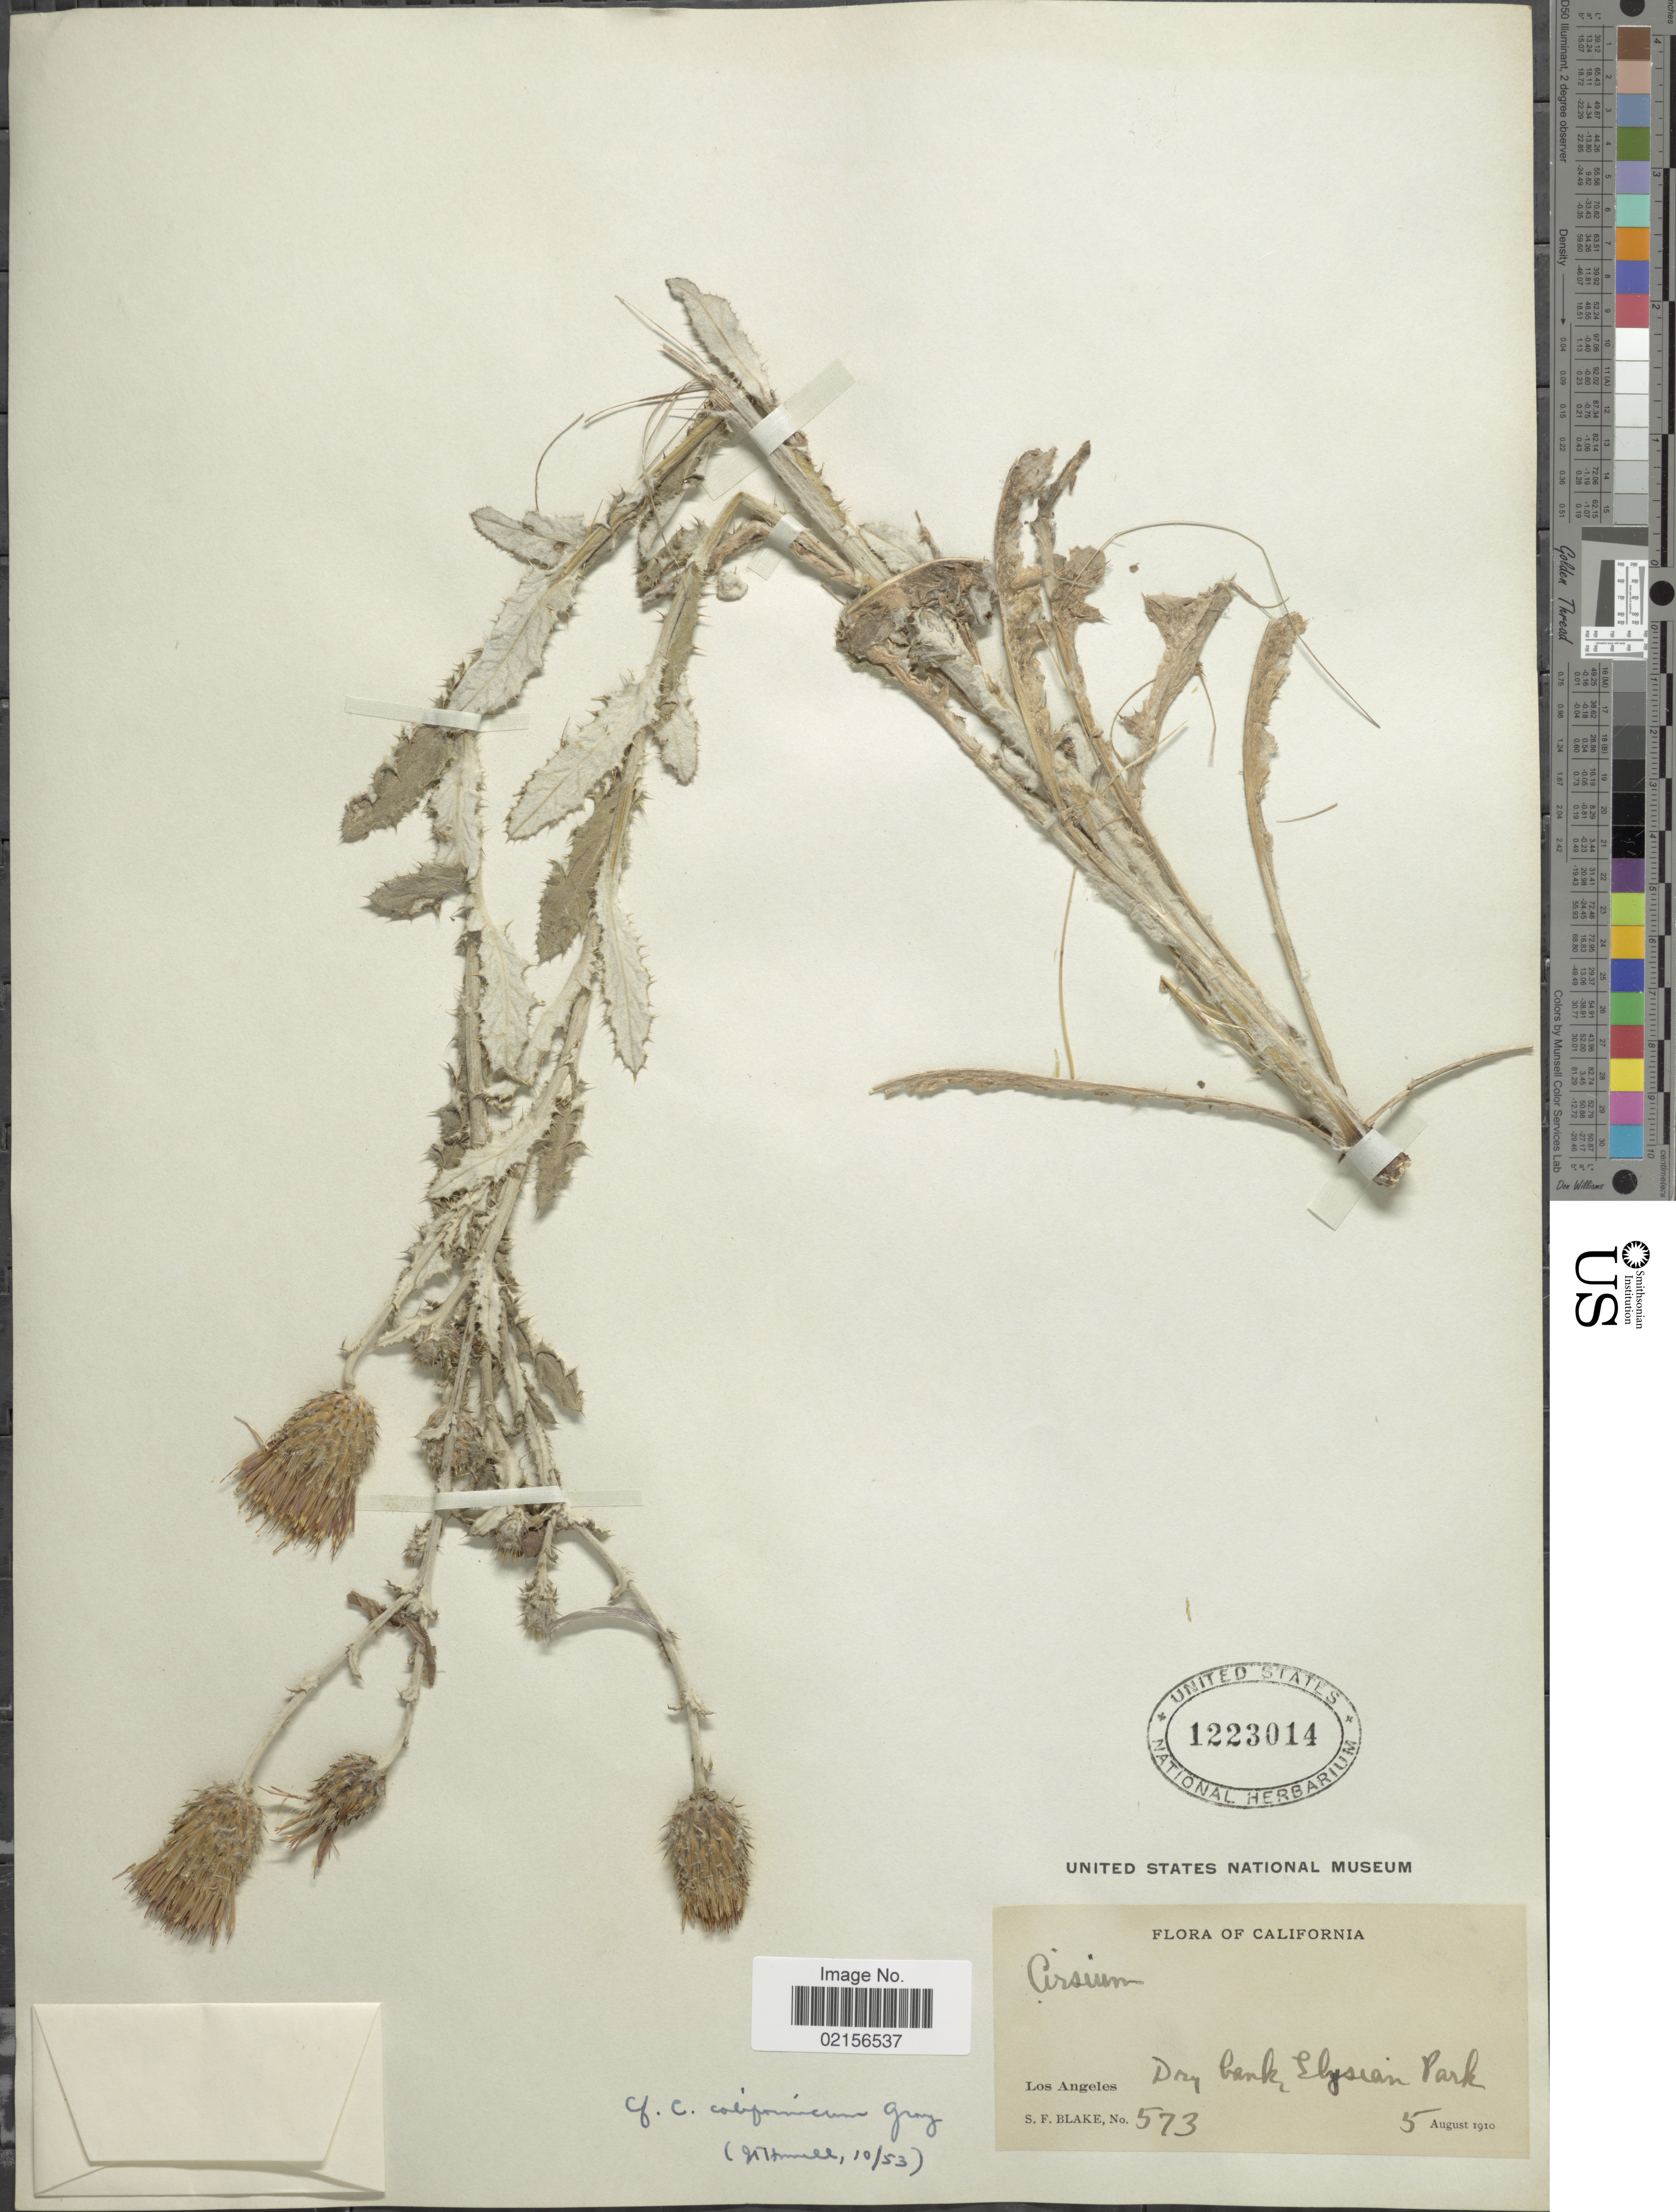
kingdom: Plantae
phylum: Tracheophyta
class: Magnoliopsida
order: Asterales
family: Asteraceae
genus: Cirsium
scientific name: Cirsium occidentale var. californicum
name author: (A. Gray) D.J. Keil & C.E. Turner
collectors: S. Blake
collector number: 573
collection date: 1910-08-05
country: United States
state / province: California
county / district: Los Angeles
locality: Los Angeles, Dry banks Elysian Park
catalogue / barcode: US 1223014